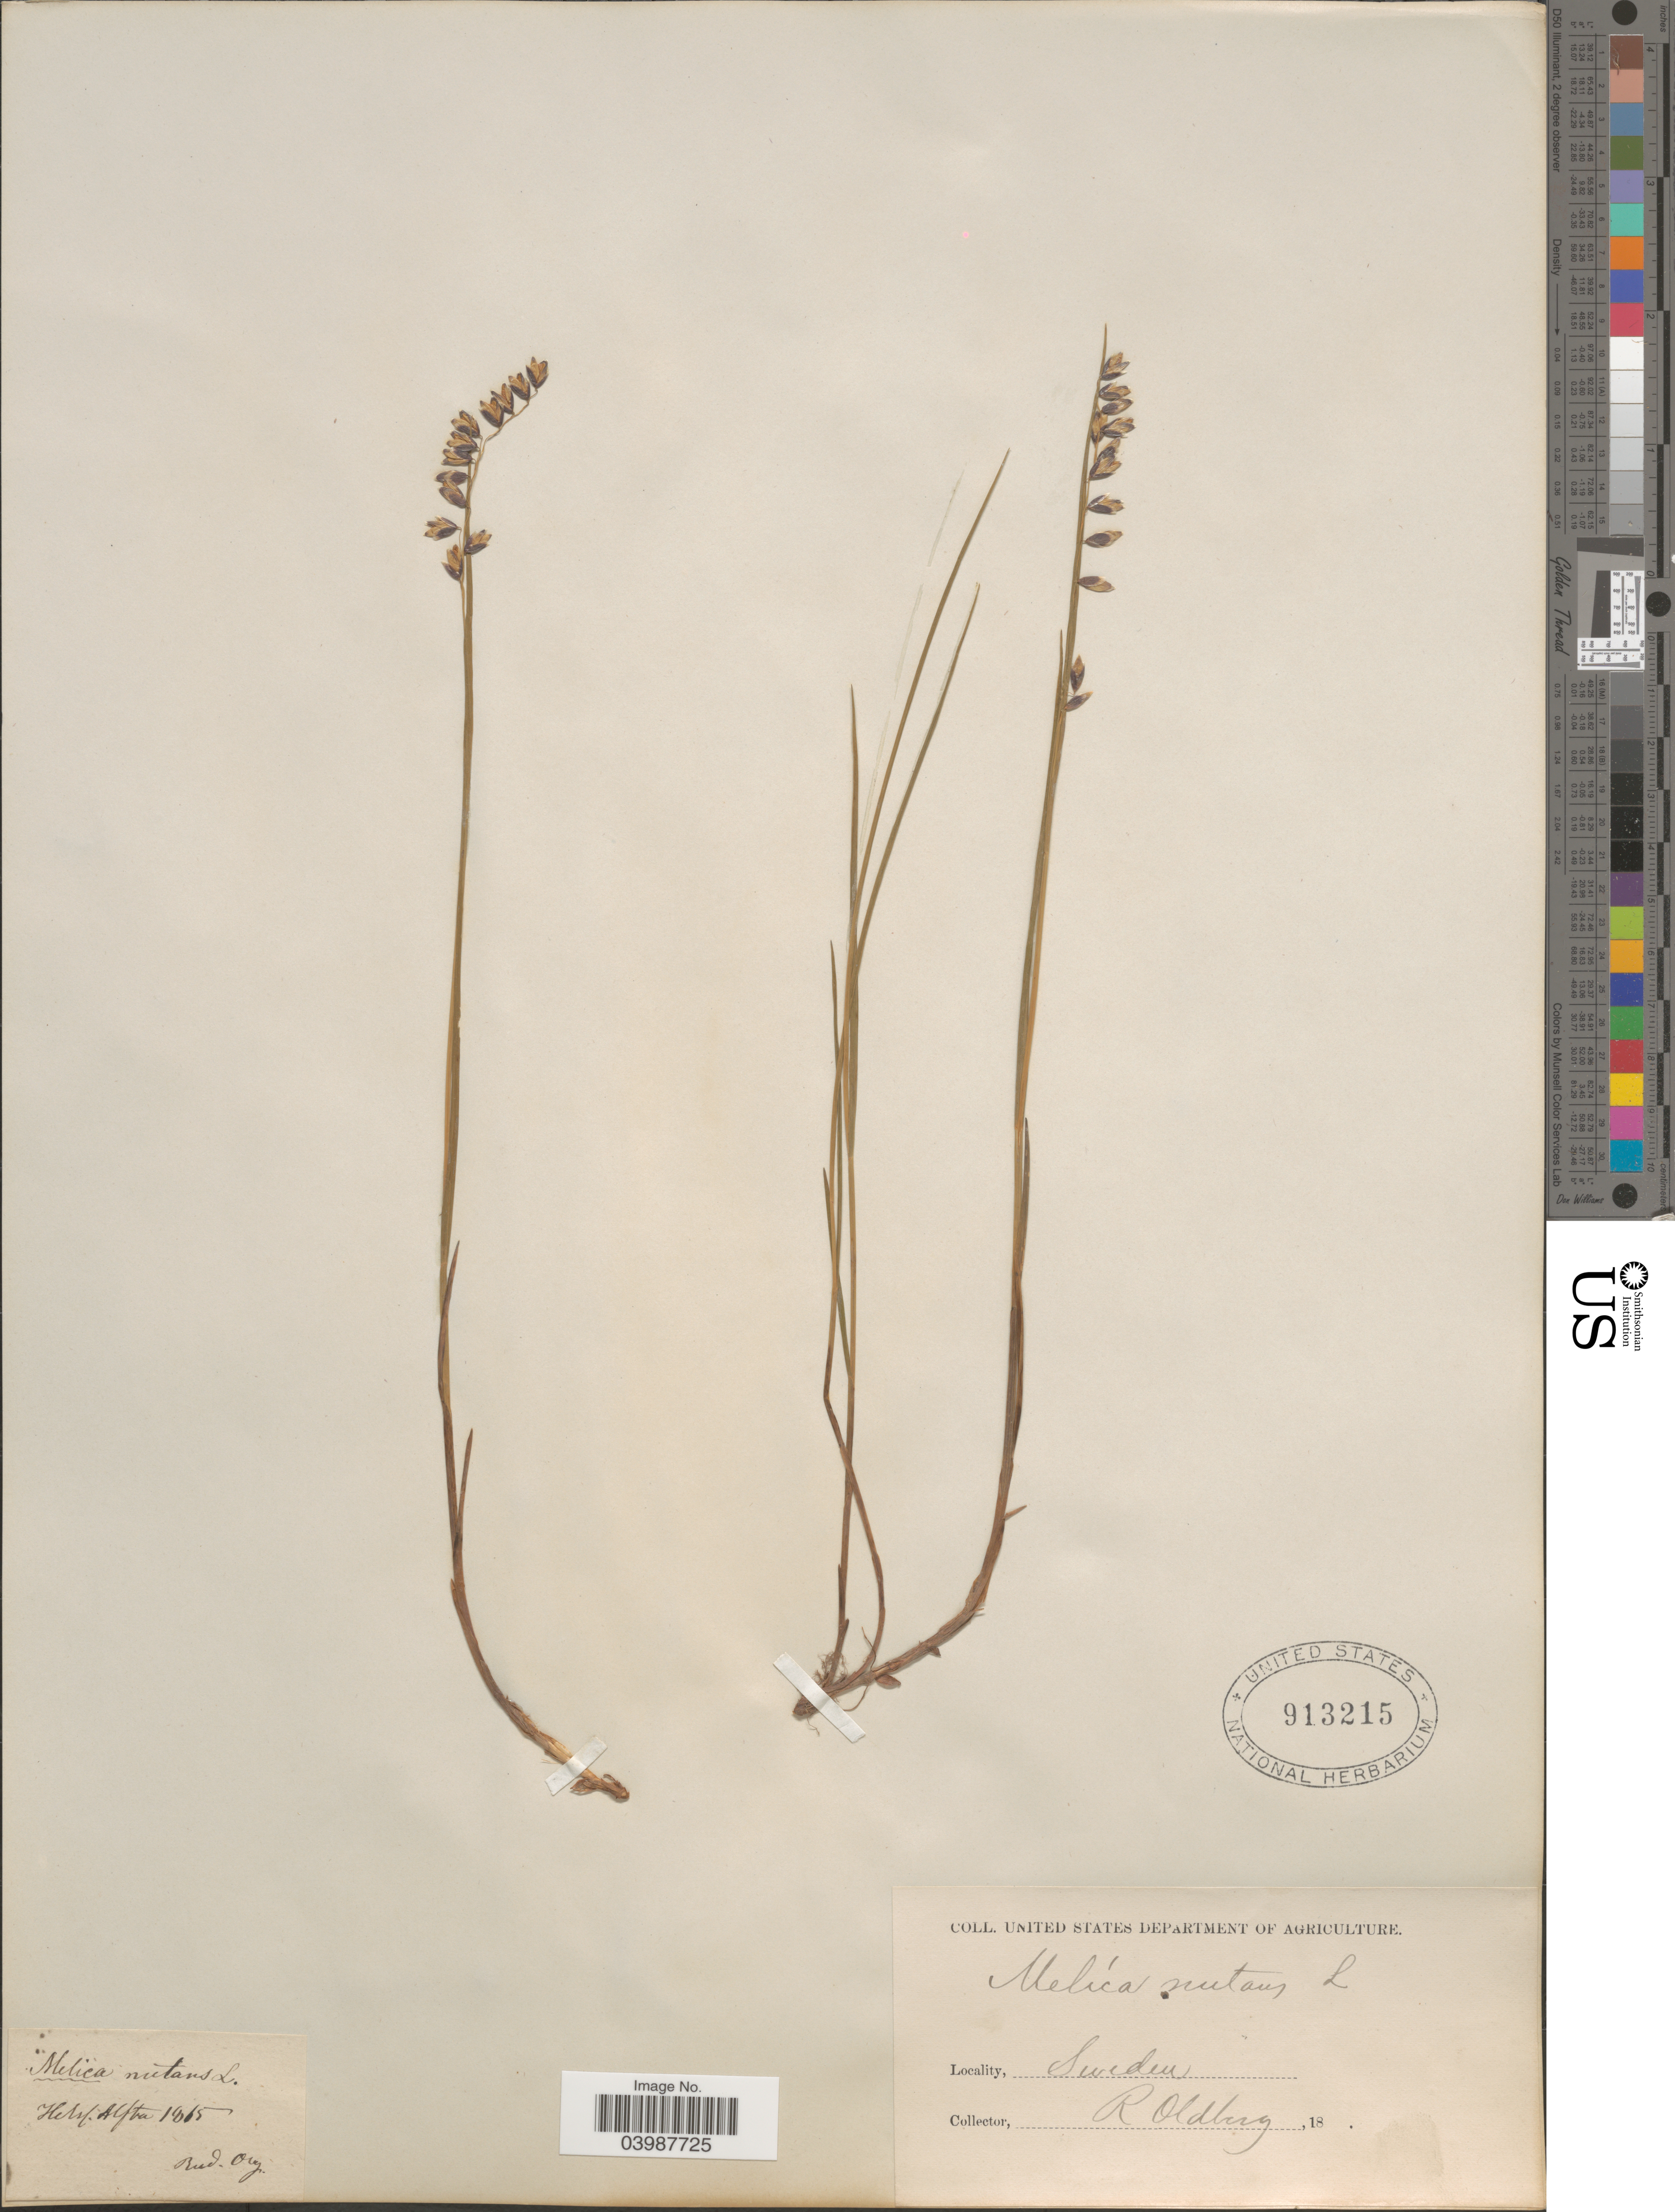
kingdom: Plantae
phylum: Tracheophyta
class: Liliopsida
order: Poales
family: Poaceae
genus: Melica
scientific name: Melica nutans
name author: L.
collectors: R. Oldberg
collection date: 1865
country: Sweden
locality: Helsf. Alfta.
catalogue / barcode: US 913215